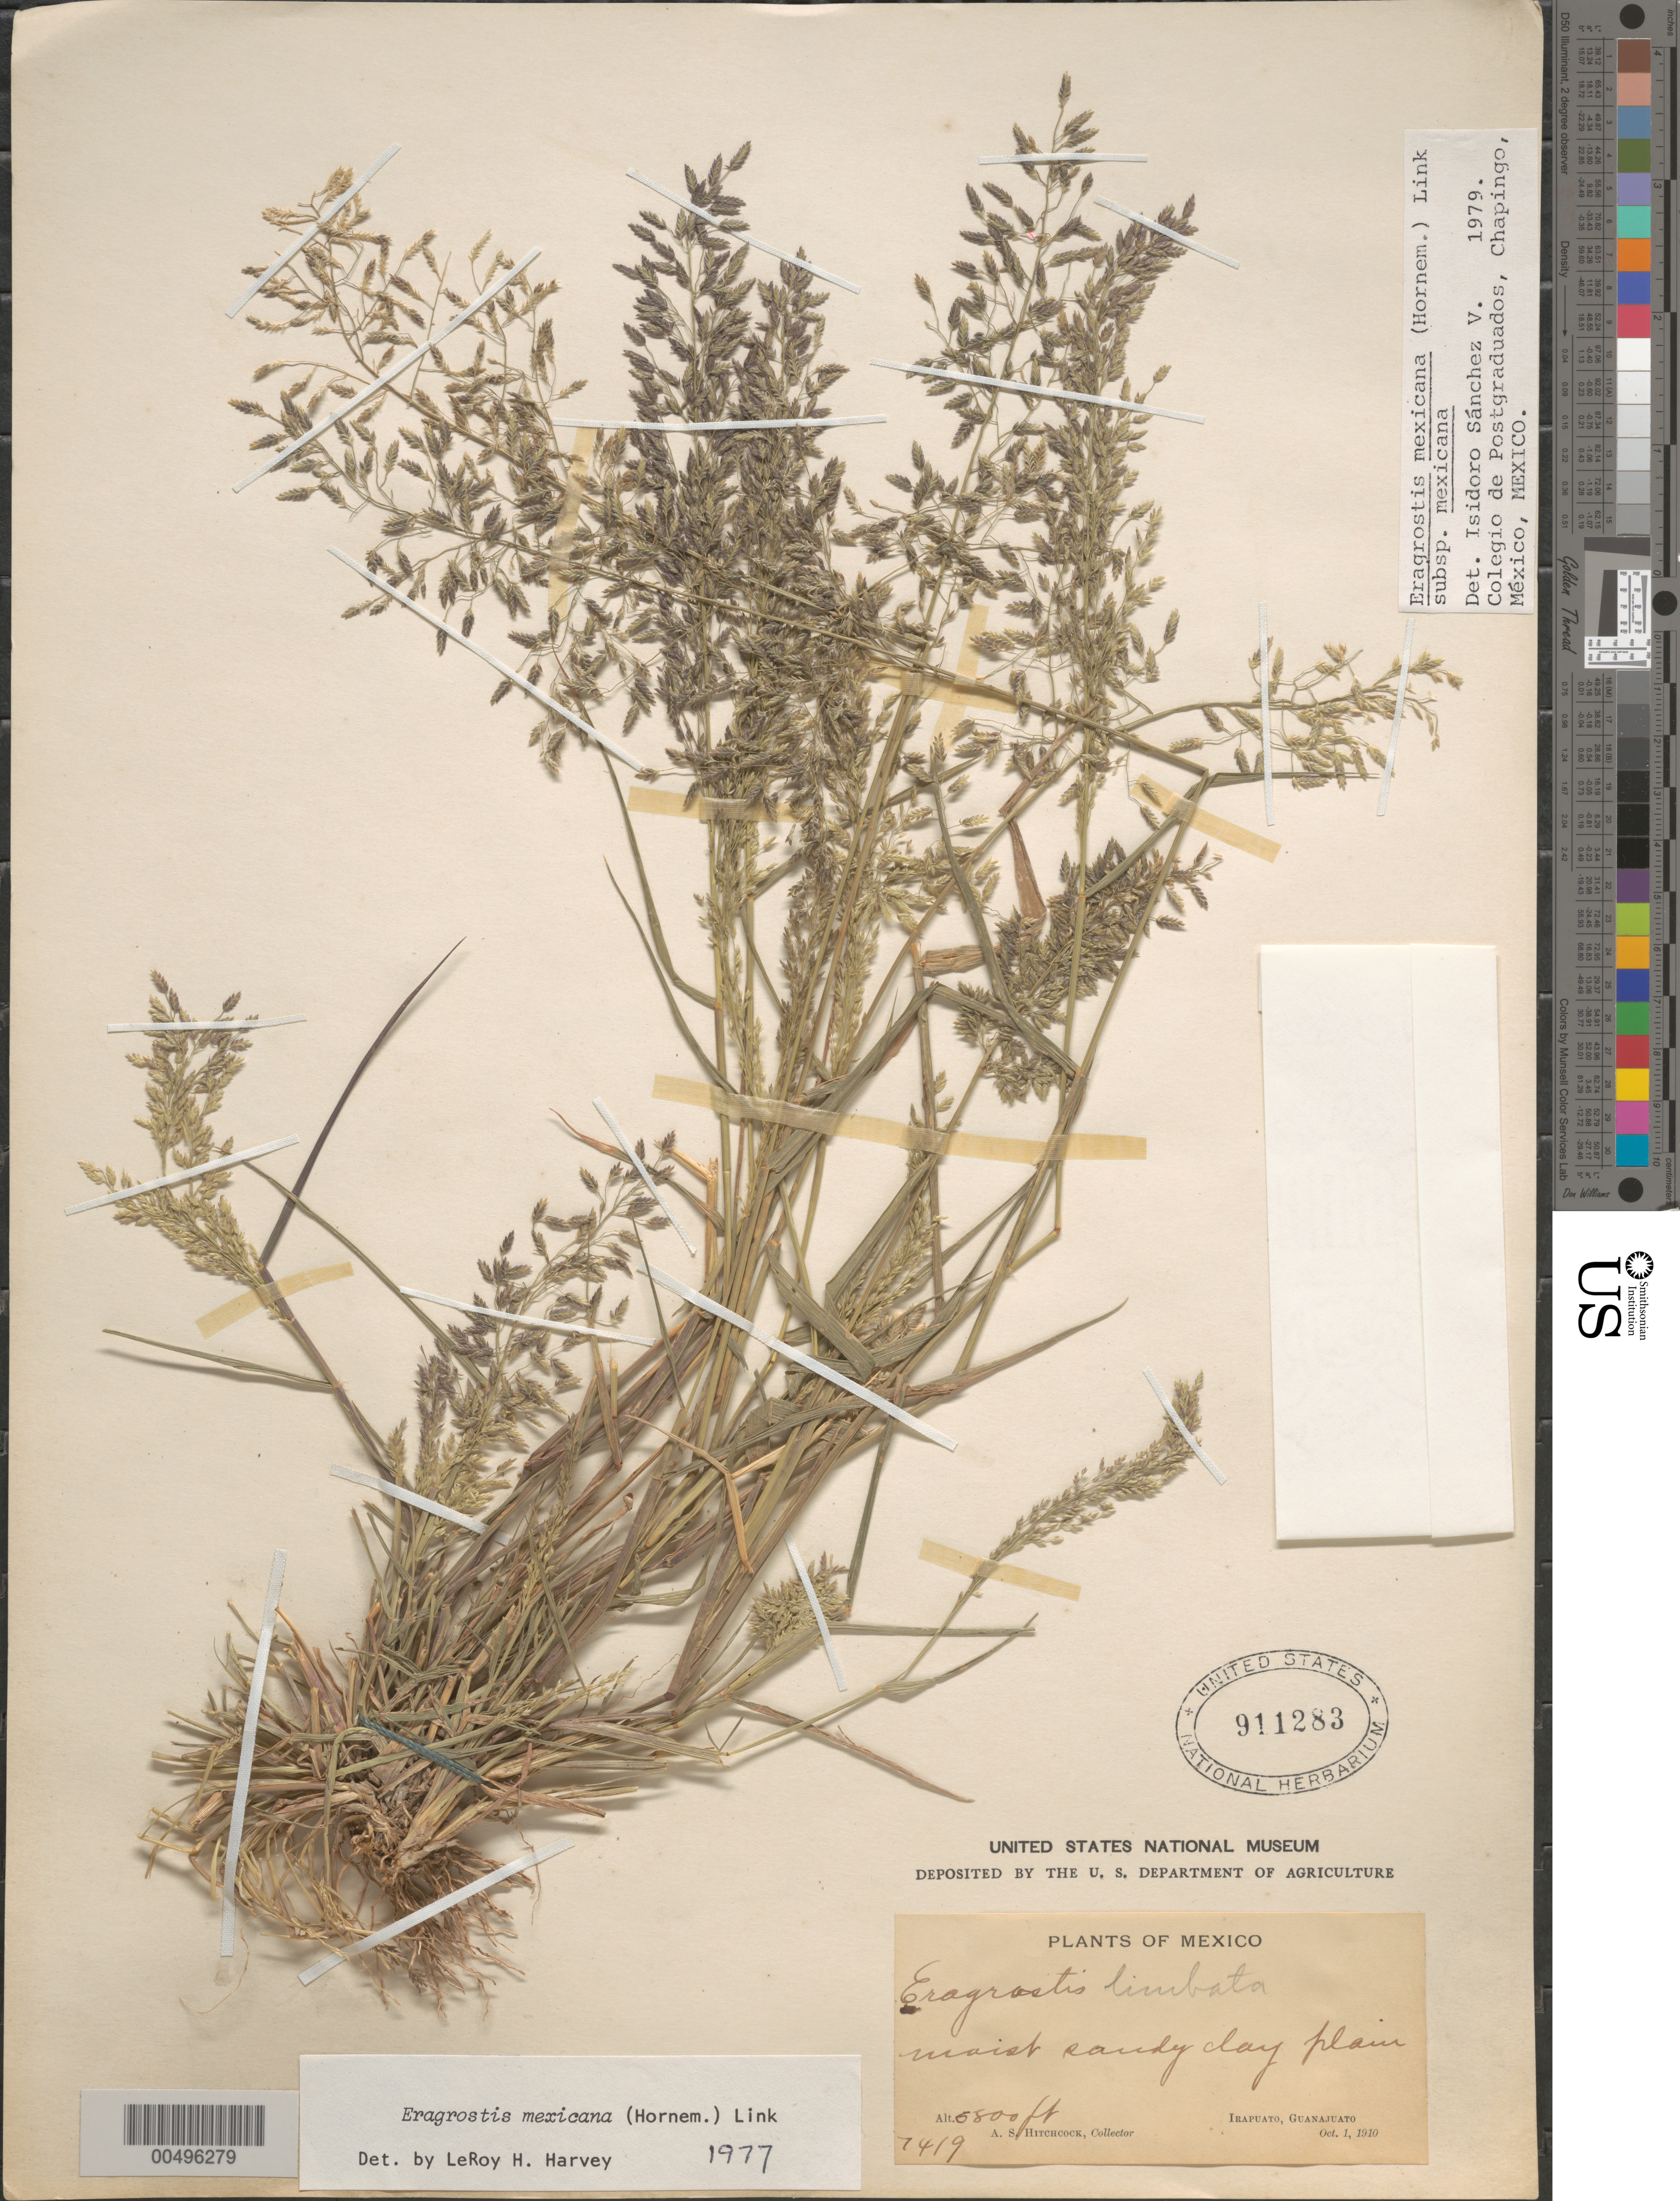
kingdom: Plantae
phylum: Tracheophyta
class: Liliopsida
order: Poales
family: Poaceae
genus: Eragrostis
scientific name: Eragrostis mexicana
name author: (Hornem.) Link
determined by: Sánchez Vega, I. M.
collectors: A. S. Hitchcock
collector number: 7419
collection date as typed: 1 Oct 1910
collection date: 1910-10-01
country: Mexico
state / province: Guanajuato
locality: Irapuato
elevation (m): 1768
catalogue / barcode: US 911283